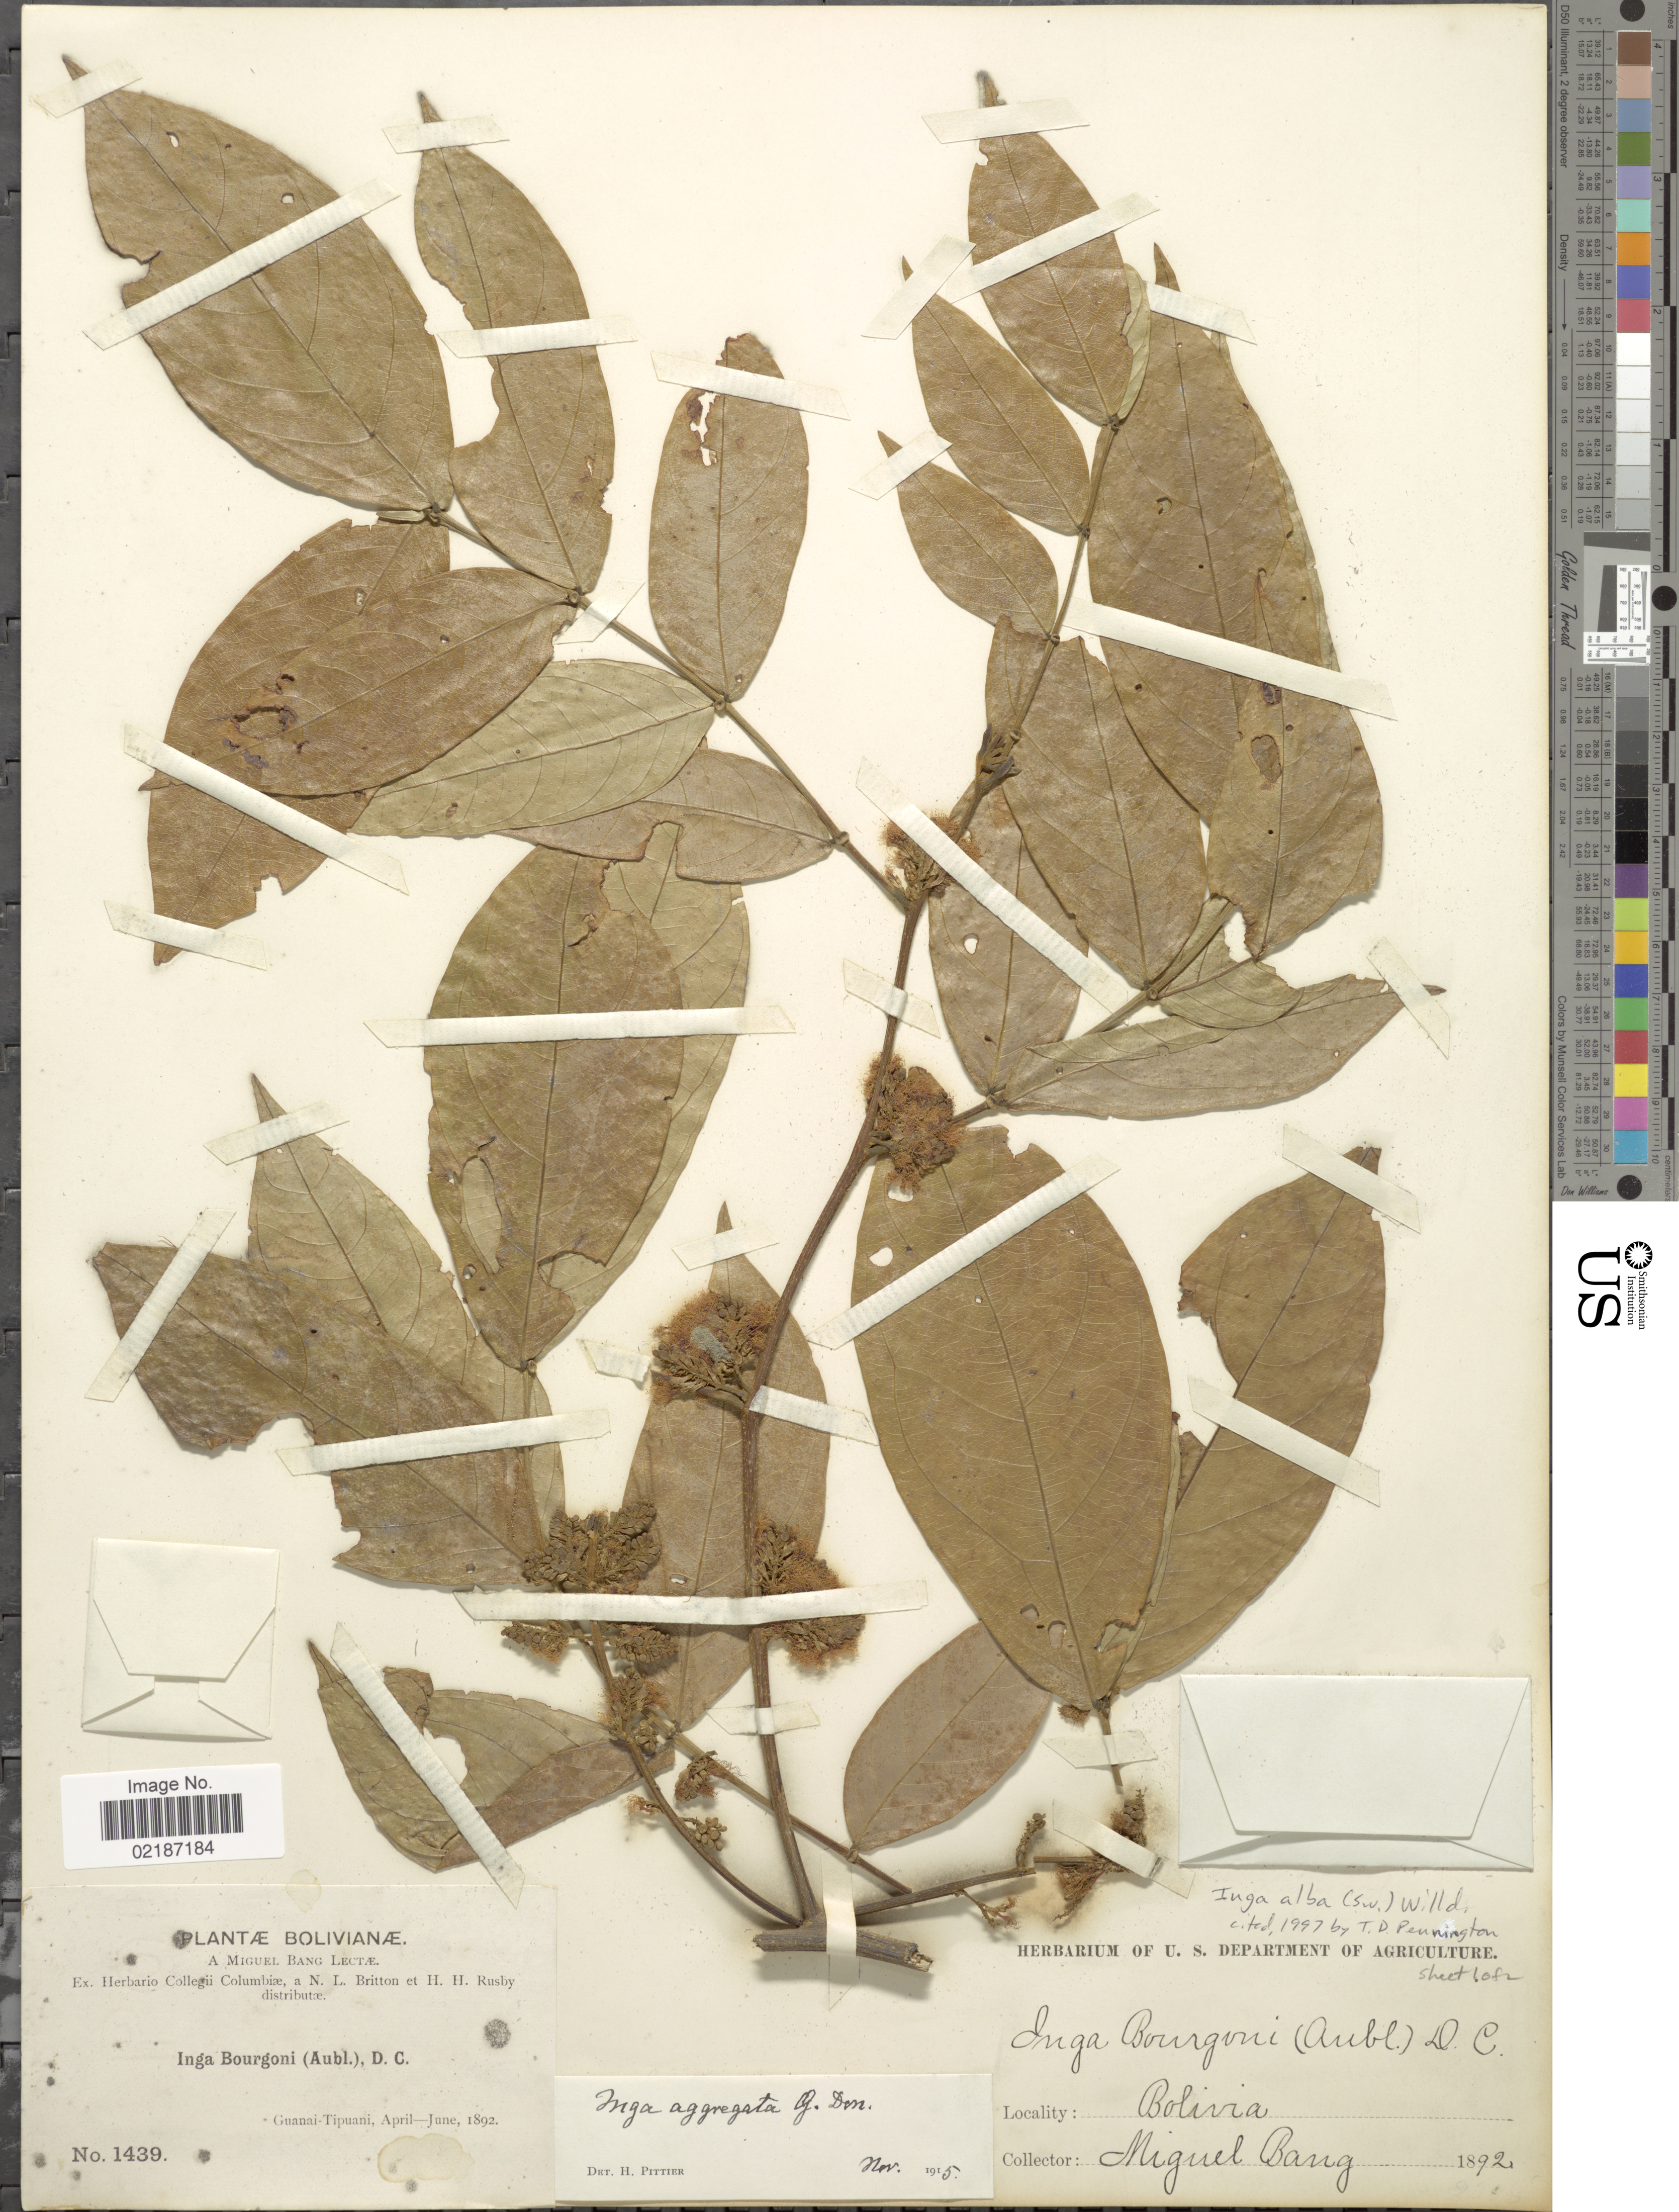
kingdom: Plantae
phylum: Tracheophyta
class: Magnoliopsida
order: Fabales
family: Fabaceae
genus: Inga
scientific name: Inga alba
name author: (Sw.) Willd.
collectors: M. Bang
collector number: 1439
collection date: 1892-04/1892-06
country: Bolivia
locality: Guanai-Tipuani